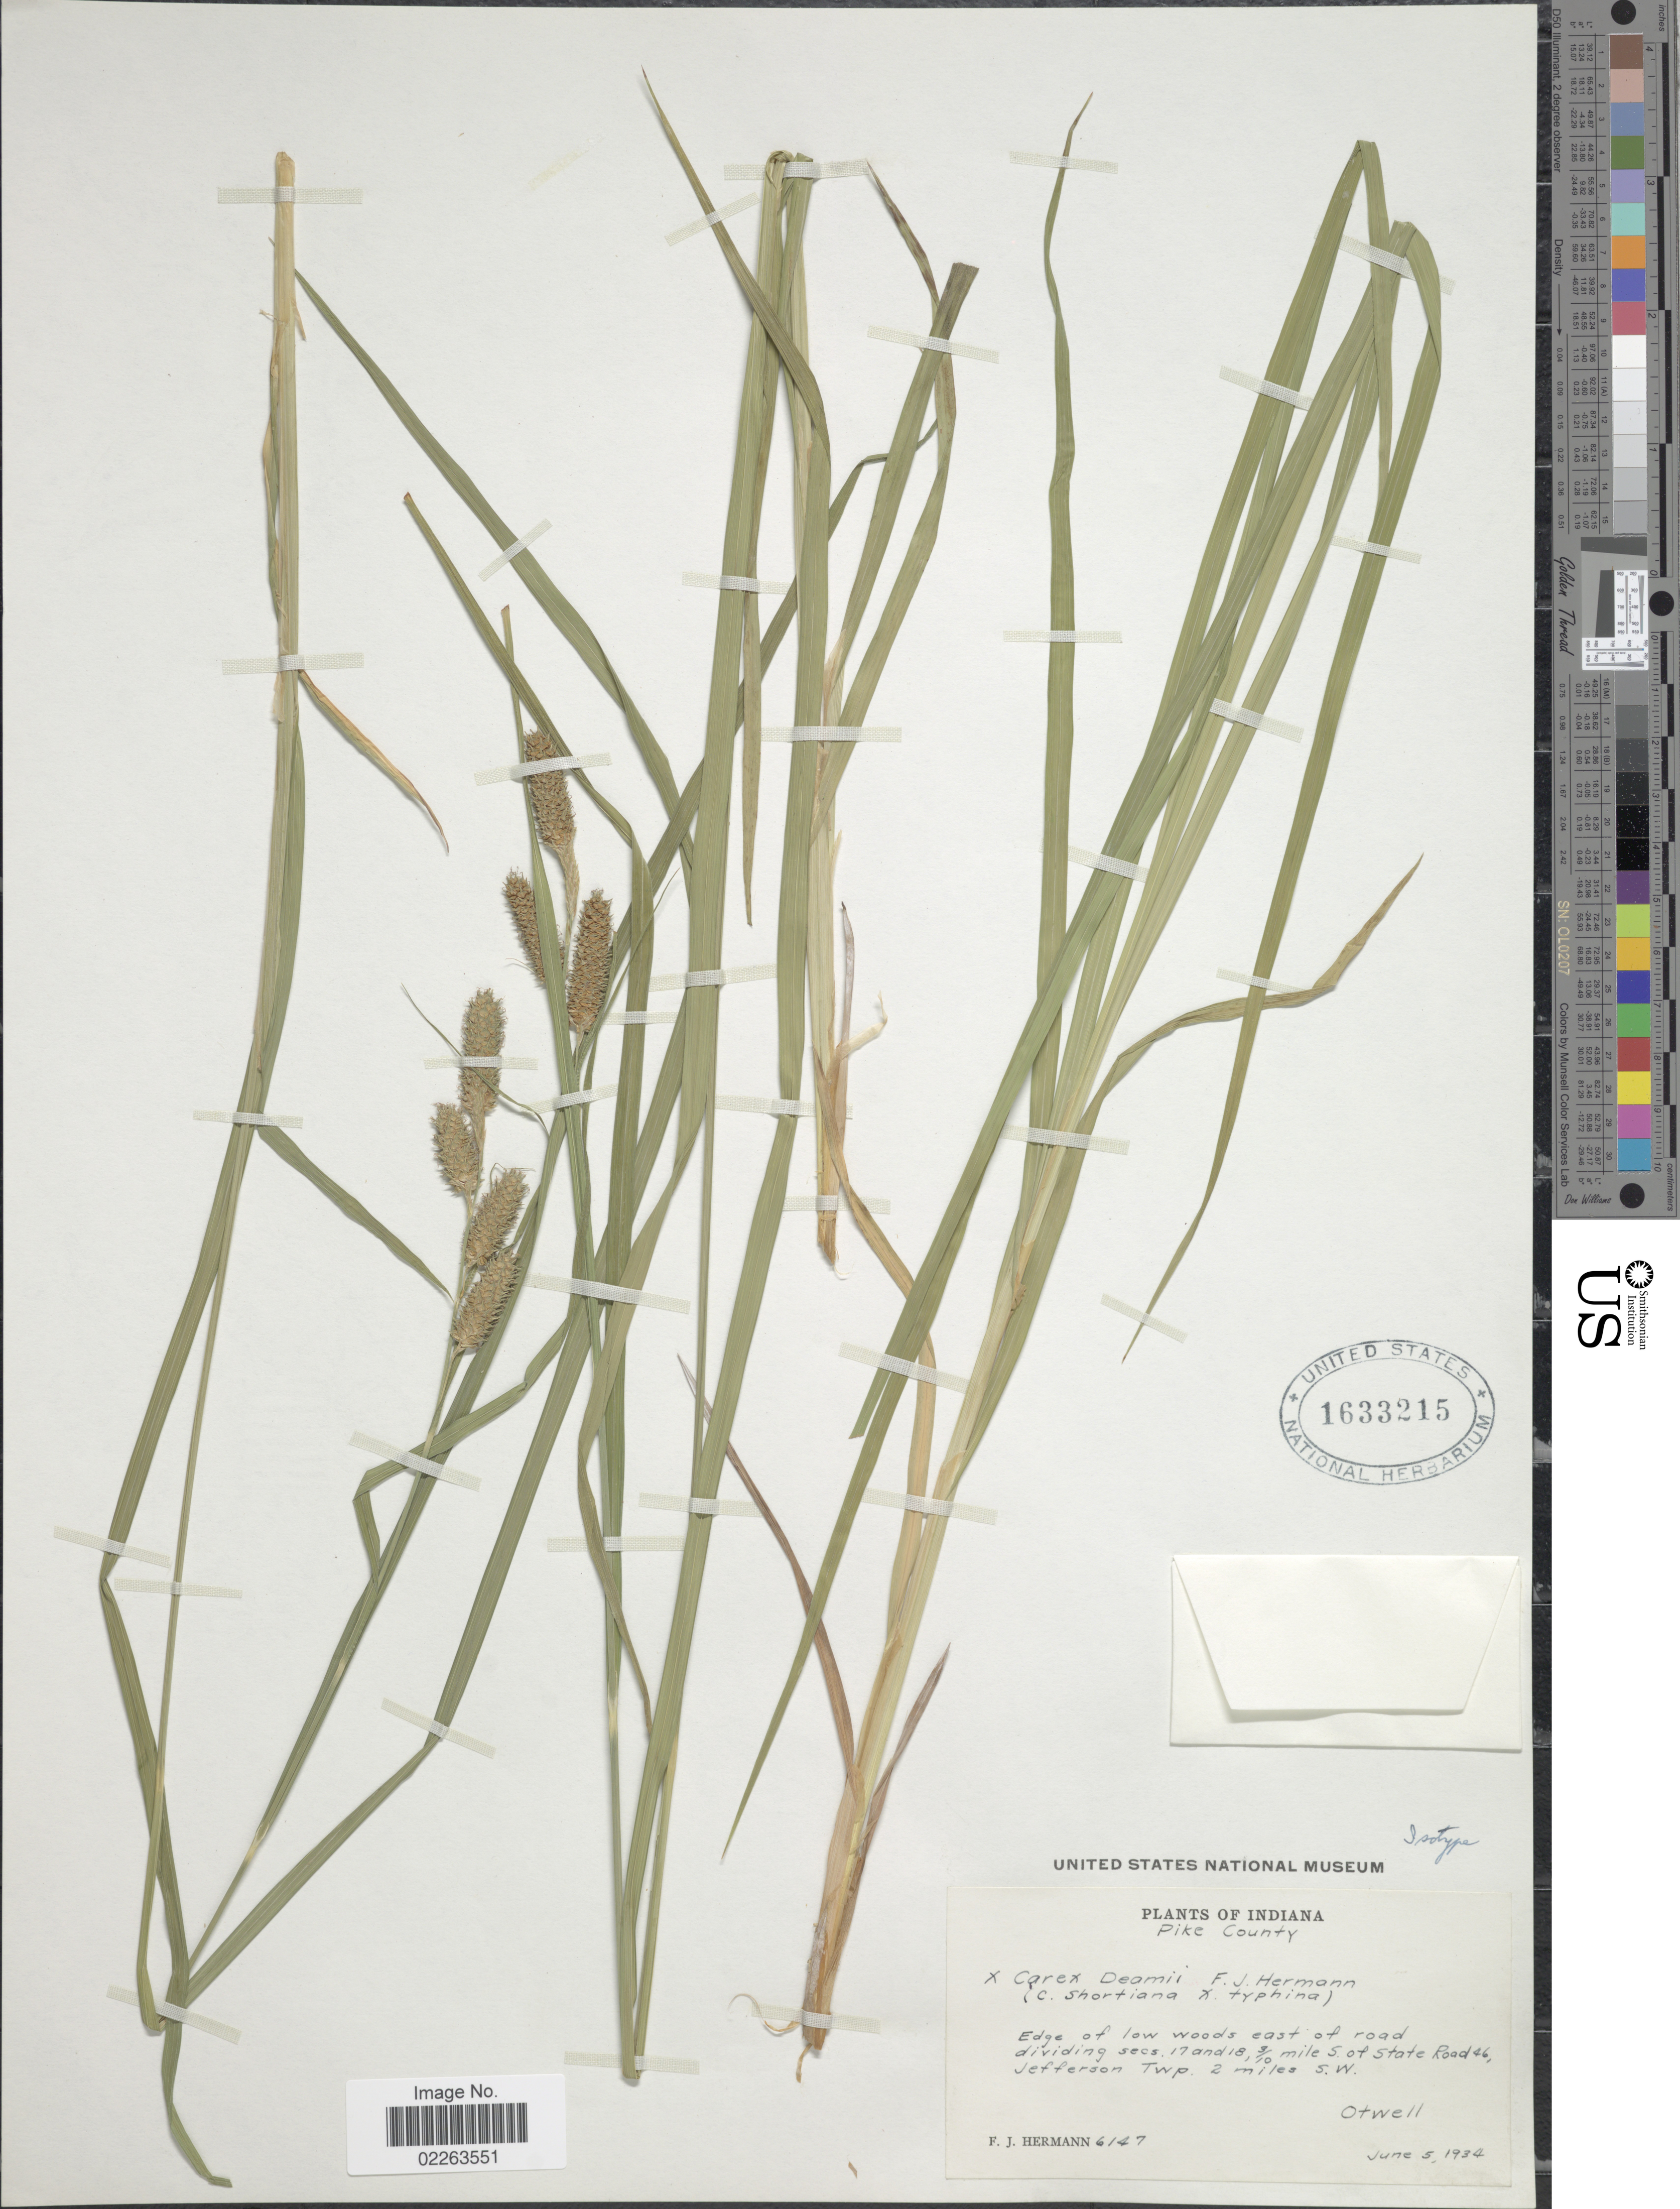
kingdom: Plantae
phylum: Tracheophyta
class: Liliopsida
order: Poales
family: Cyperaceae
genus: Carex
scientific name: Carex x deamii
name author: F.J. Herm.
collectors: F. J. Hermann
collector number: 6147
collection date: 1934-06-05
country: United States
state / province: Indiana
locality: Pike County. Edge of low woods east of road dividing secs. 17 and 18, 3/10 mile S. of State Road 46, Jefferson Twp. 2 miles S.W. Otwell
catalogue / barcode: US 1633215